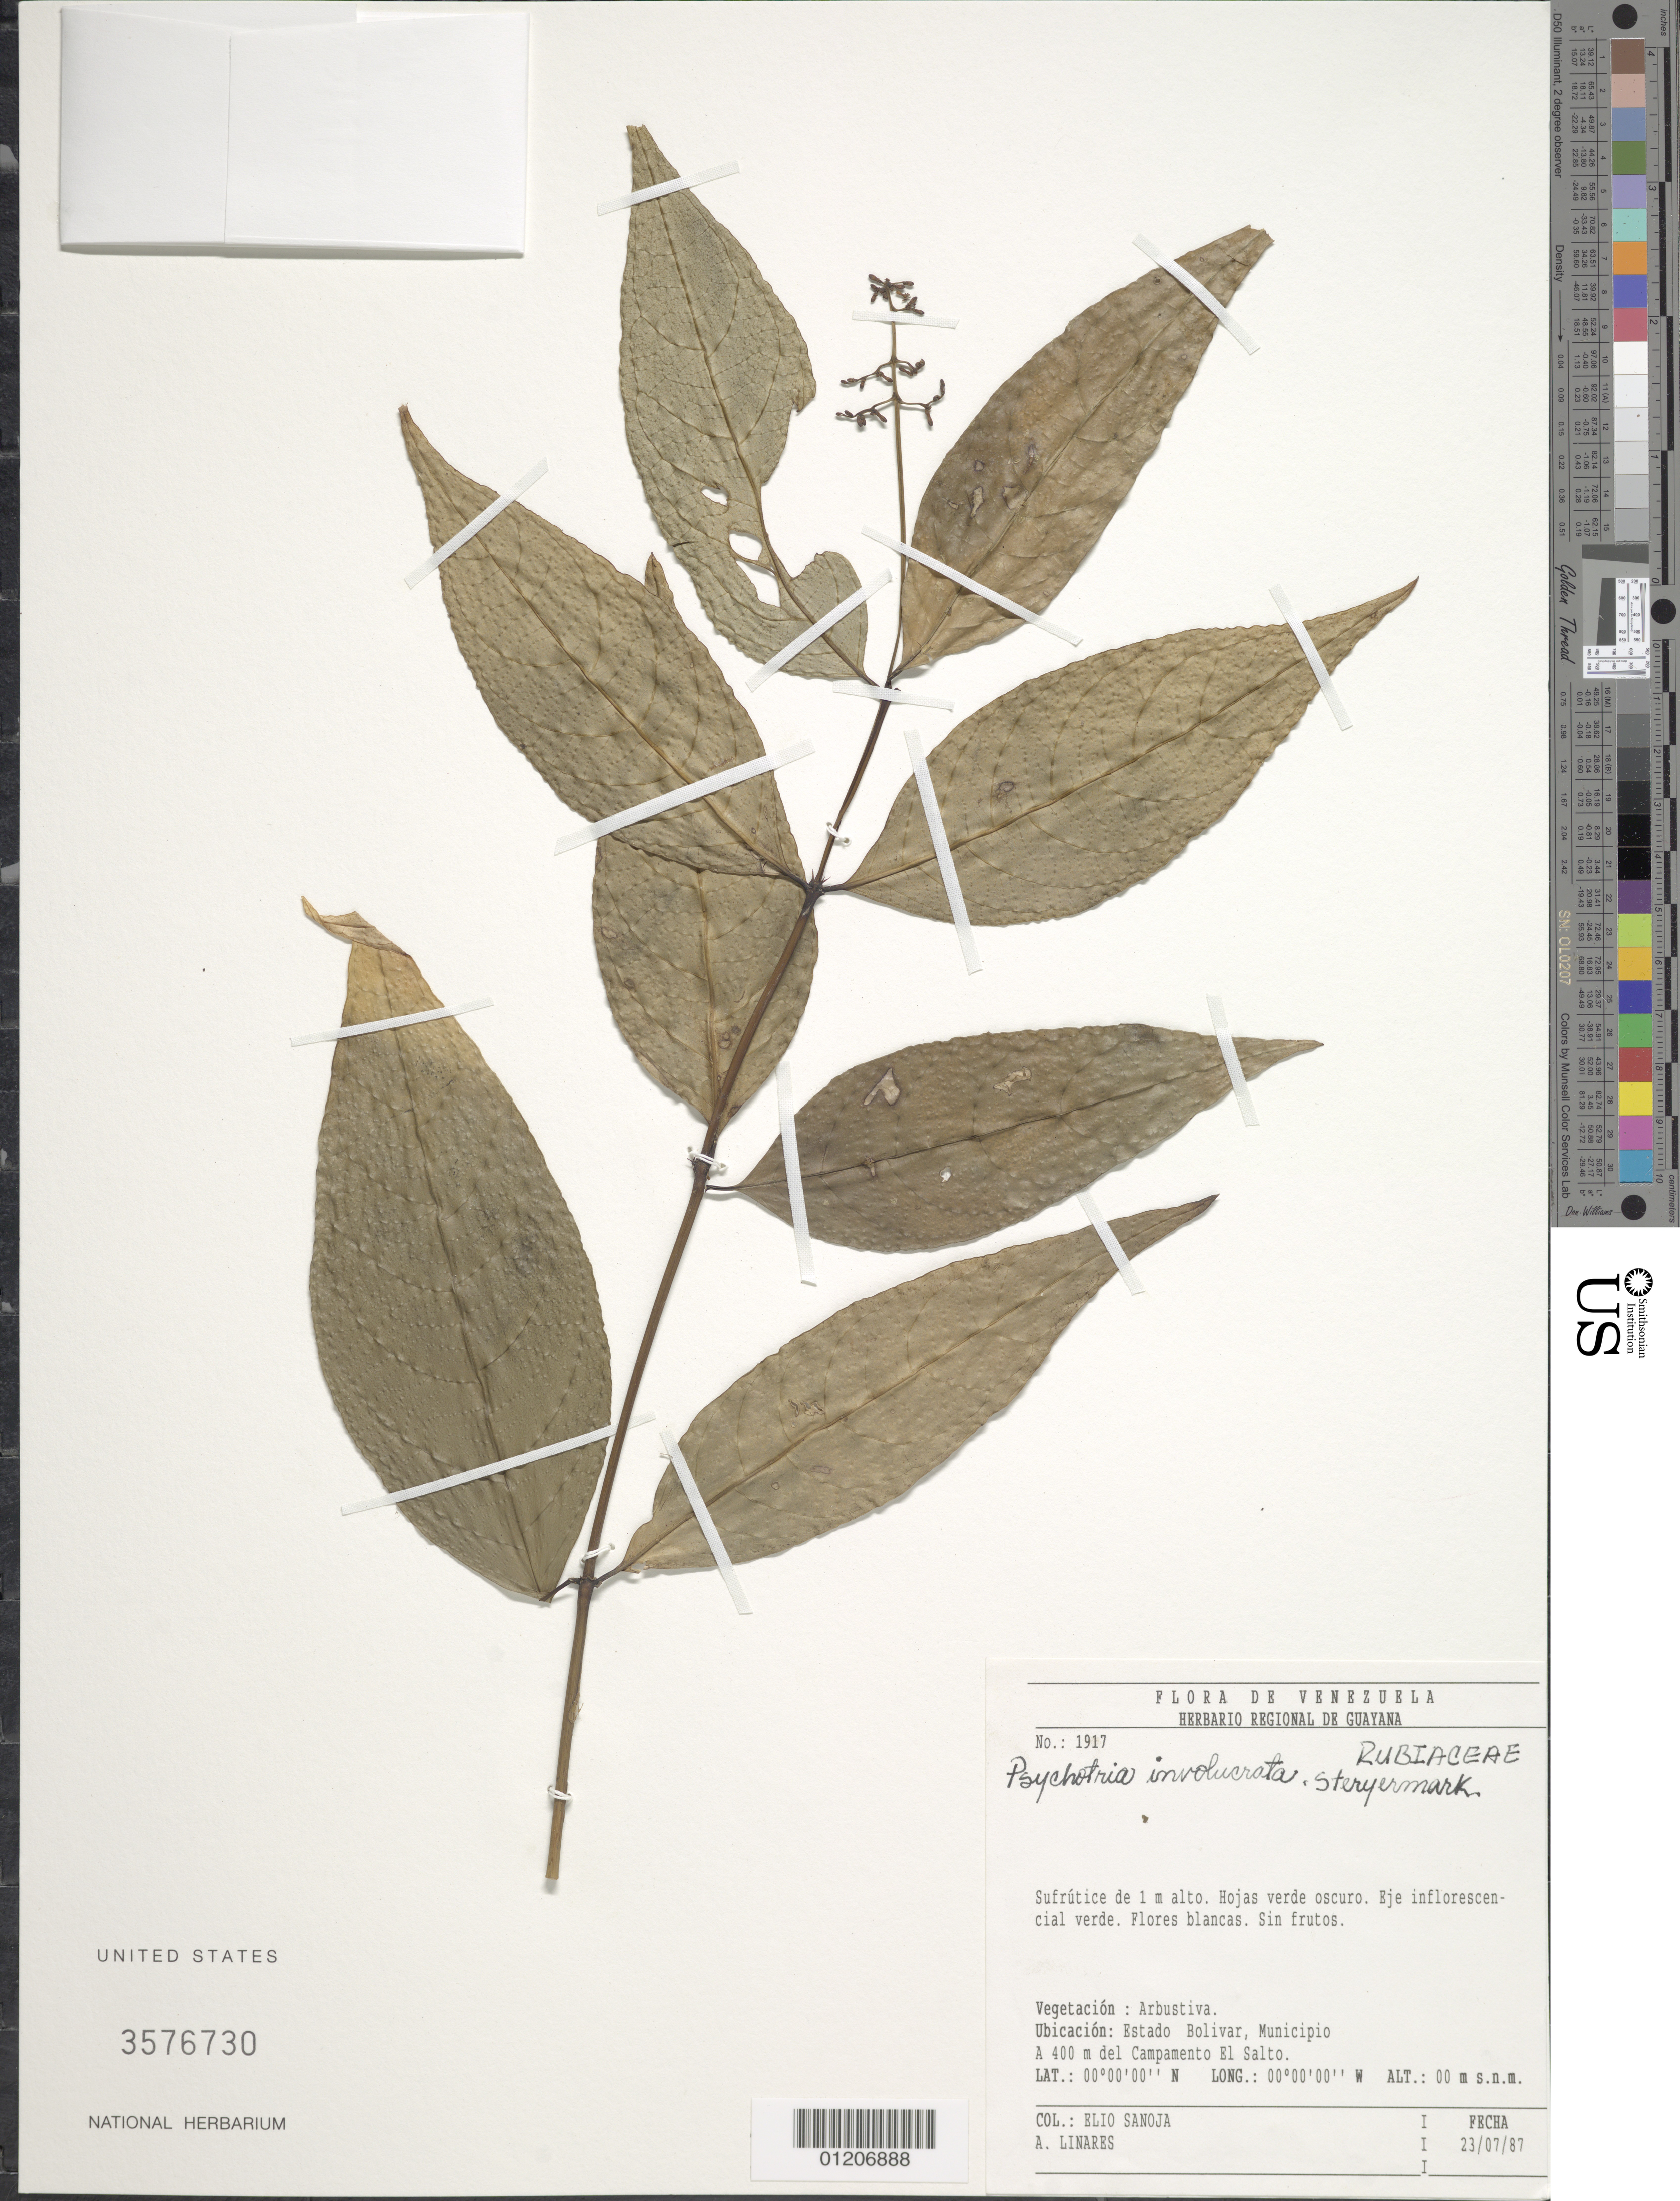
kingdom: Plantae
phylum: Tracheophyta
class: Magnoliopsida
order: Gentianales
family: Rubiaceae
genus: Psychotria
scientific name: Psychotria involucrata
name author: Sw.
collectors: E. Sanoja-Angel & A. Linares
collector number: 1917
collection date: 1987-07-23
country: Venezuela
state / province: Bolívar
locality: A 400m del Campamento El Salto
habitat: Arbustiva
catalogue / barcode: US 3576730